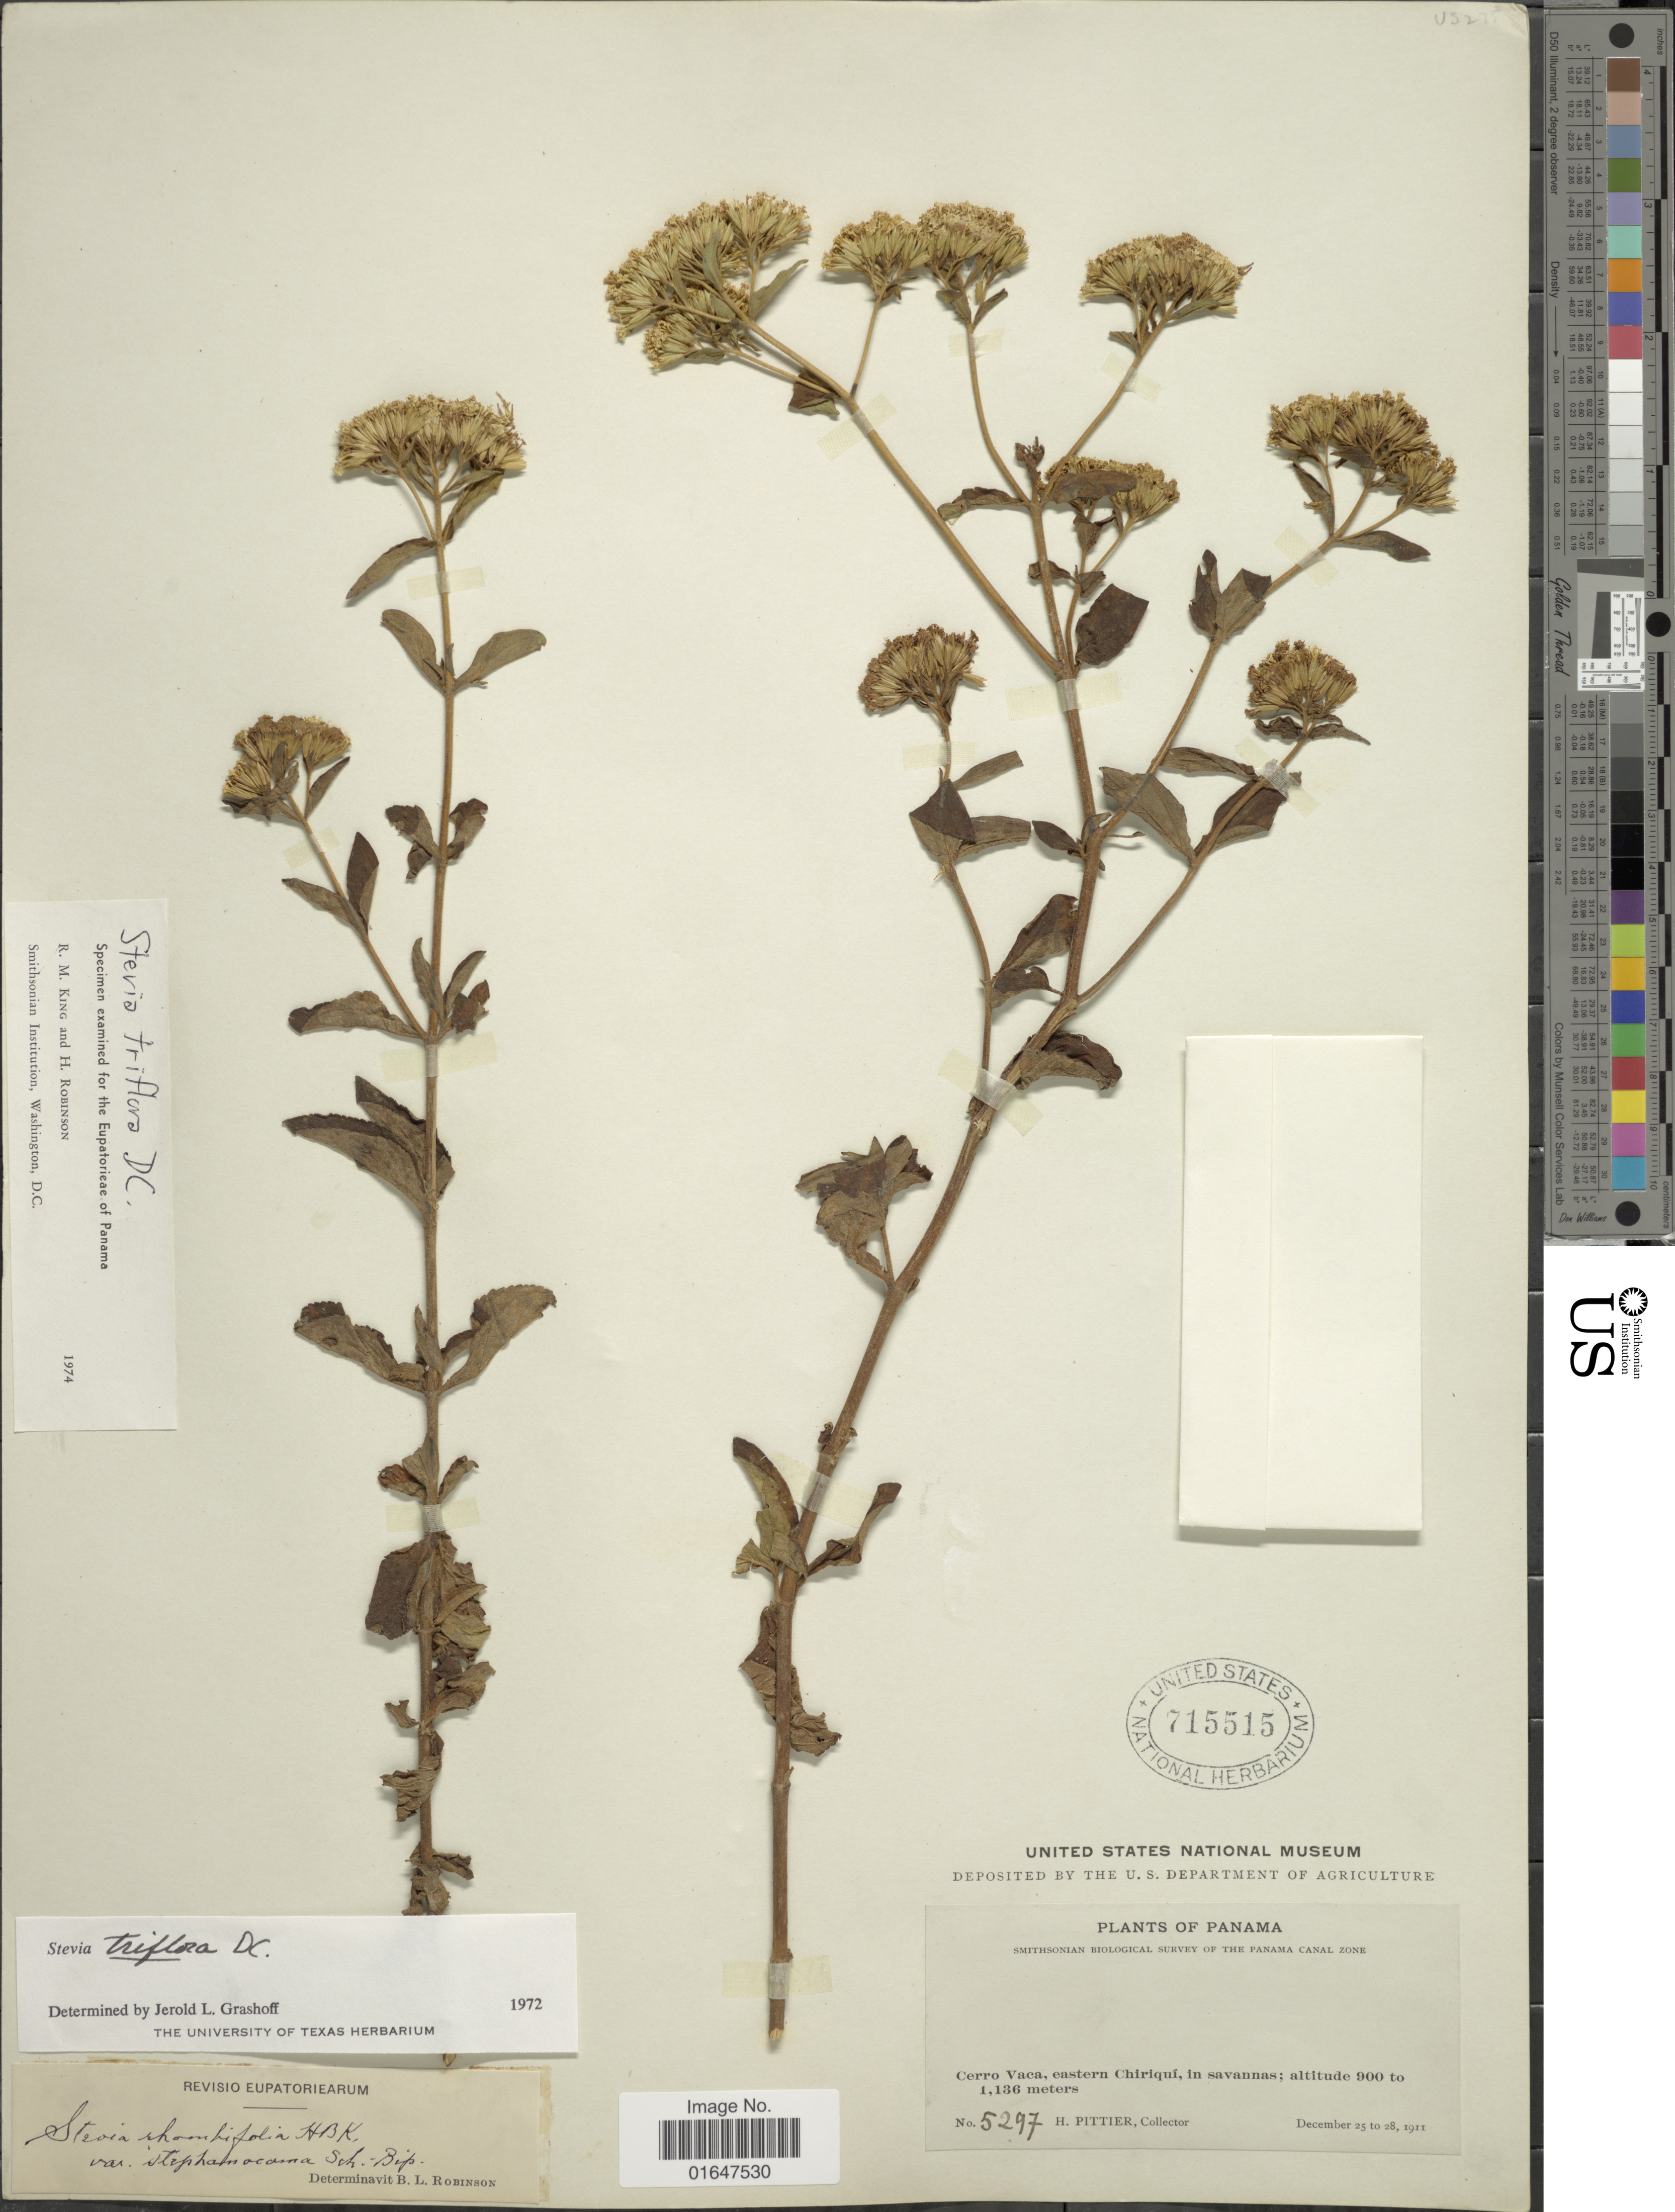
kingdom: Plantae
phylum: Tracheophyta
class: Magnoliopsida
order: Asterales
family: Asteraceae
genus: Stevia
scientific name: Stevia triflora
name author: DC.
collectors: H. F. Pittier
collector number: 5297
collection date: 1911-12-25/1911-12-28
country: Panama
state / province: Chiriqui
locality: Cerro Vaca, eatern Chiriqui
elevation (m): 900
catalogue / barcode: US 715515